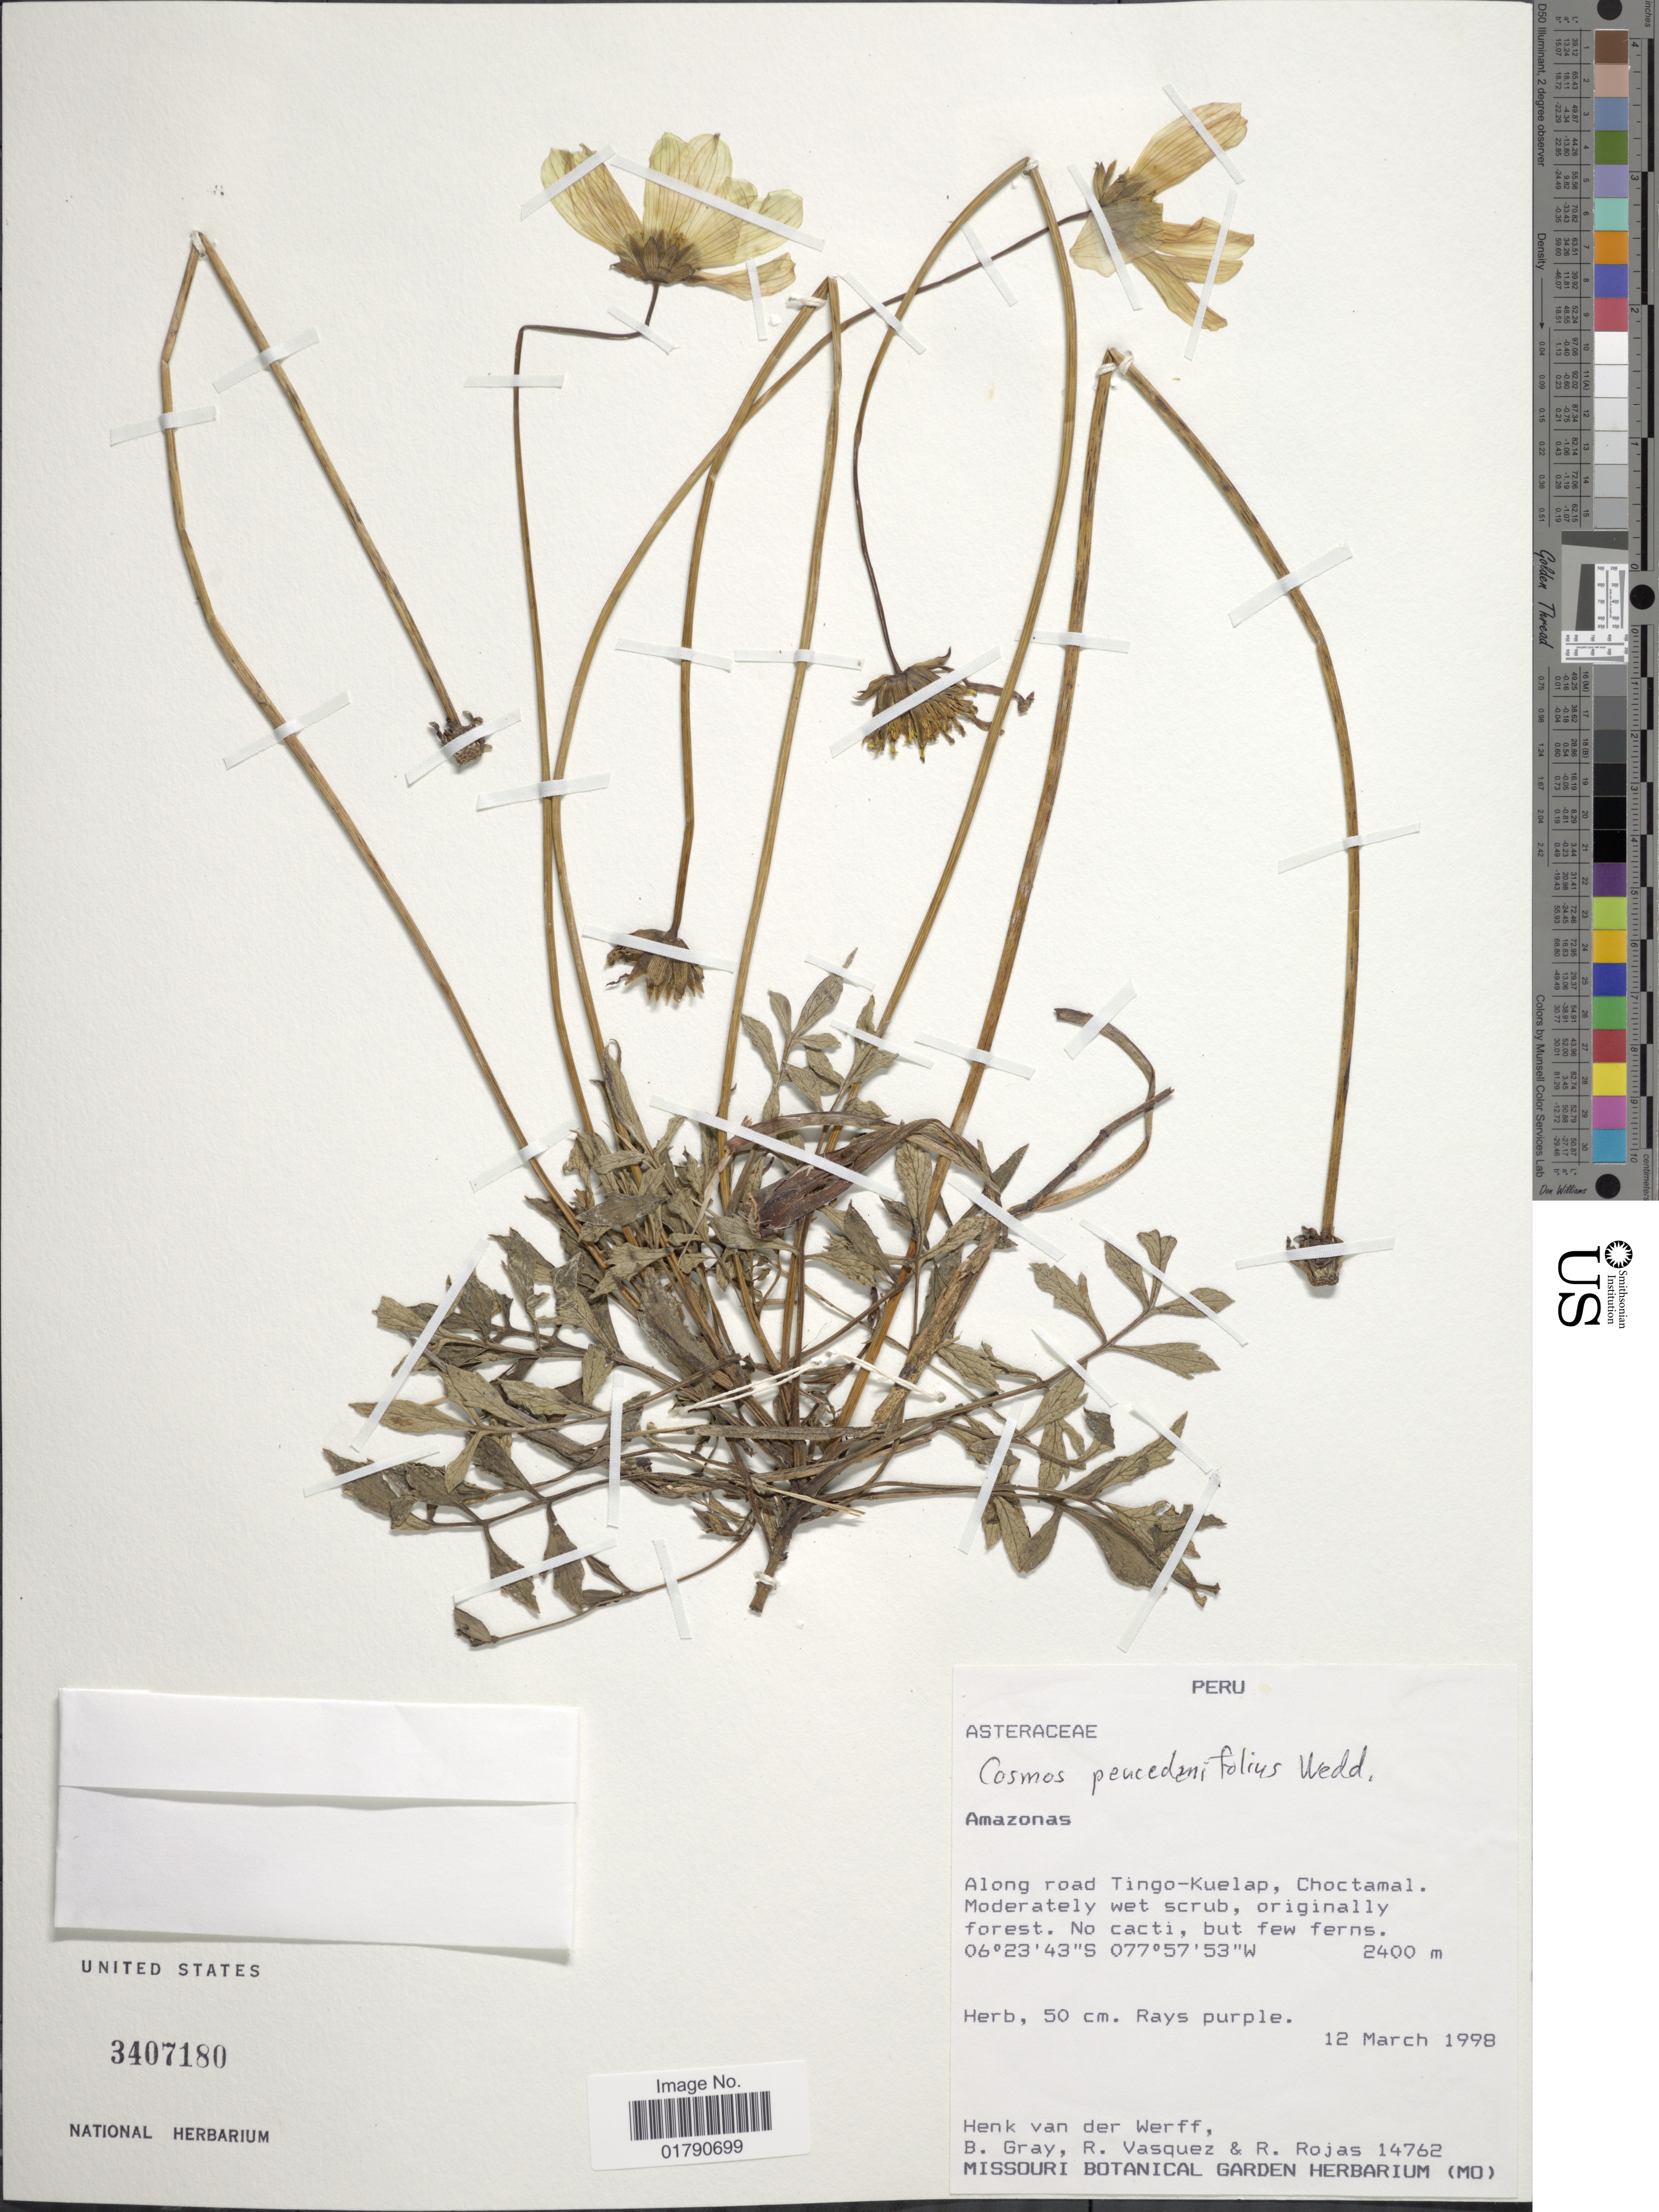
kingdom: Plantae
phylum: Tracheophyta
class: Magnoliopsida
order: Asterales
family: Asteraceae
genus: Cosmos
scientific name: Cosmos peucedanifolius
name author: Wedd.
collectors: H. van der Werff, B. Gray, R. Vasquez & R. Rojas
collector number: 14762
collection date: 1998-03-12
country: Peru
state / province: Amazonas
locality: Along road Tingo-Kuelap, Choctamal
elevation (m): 2400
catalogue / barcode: US 3407180